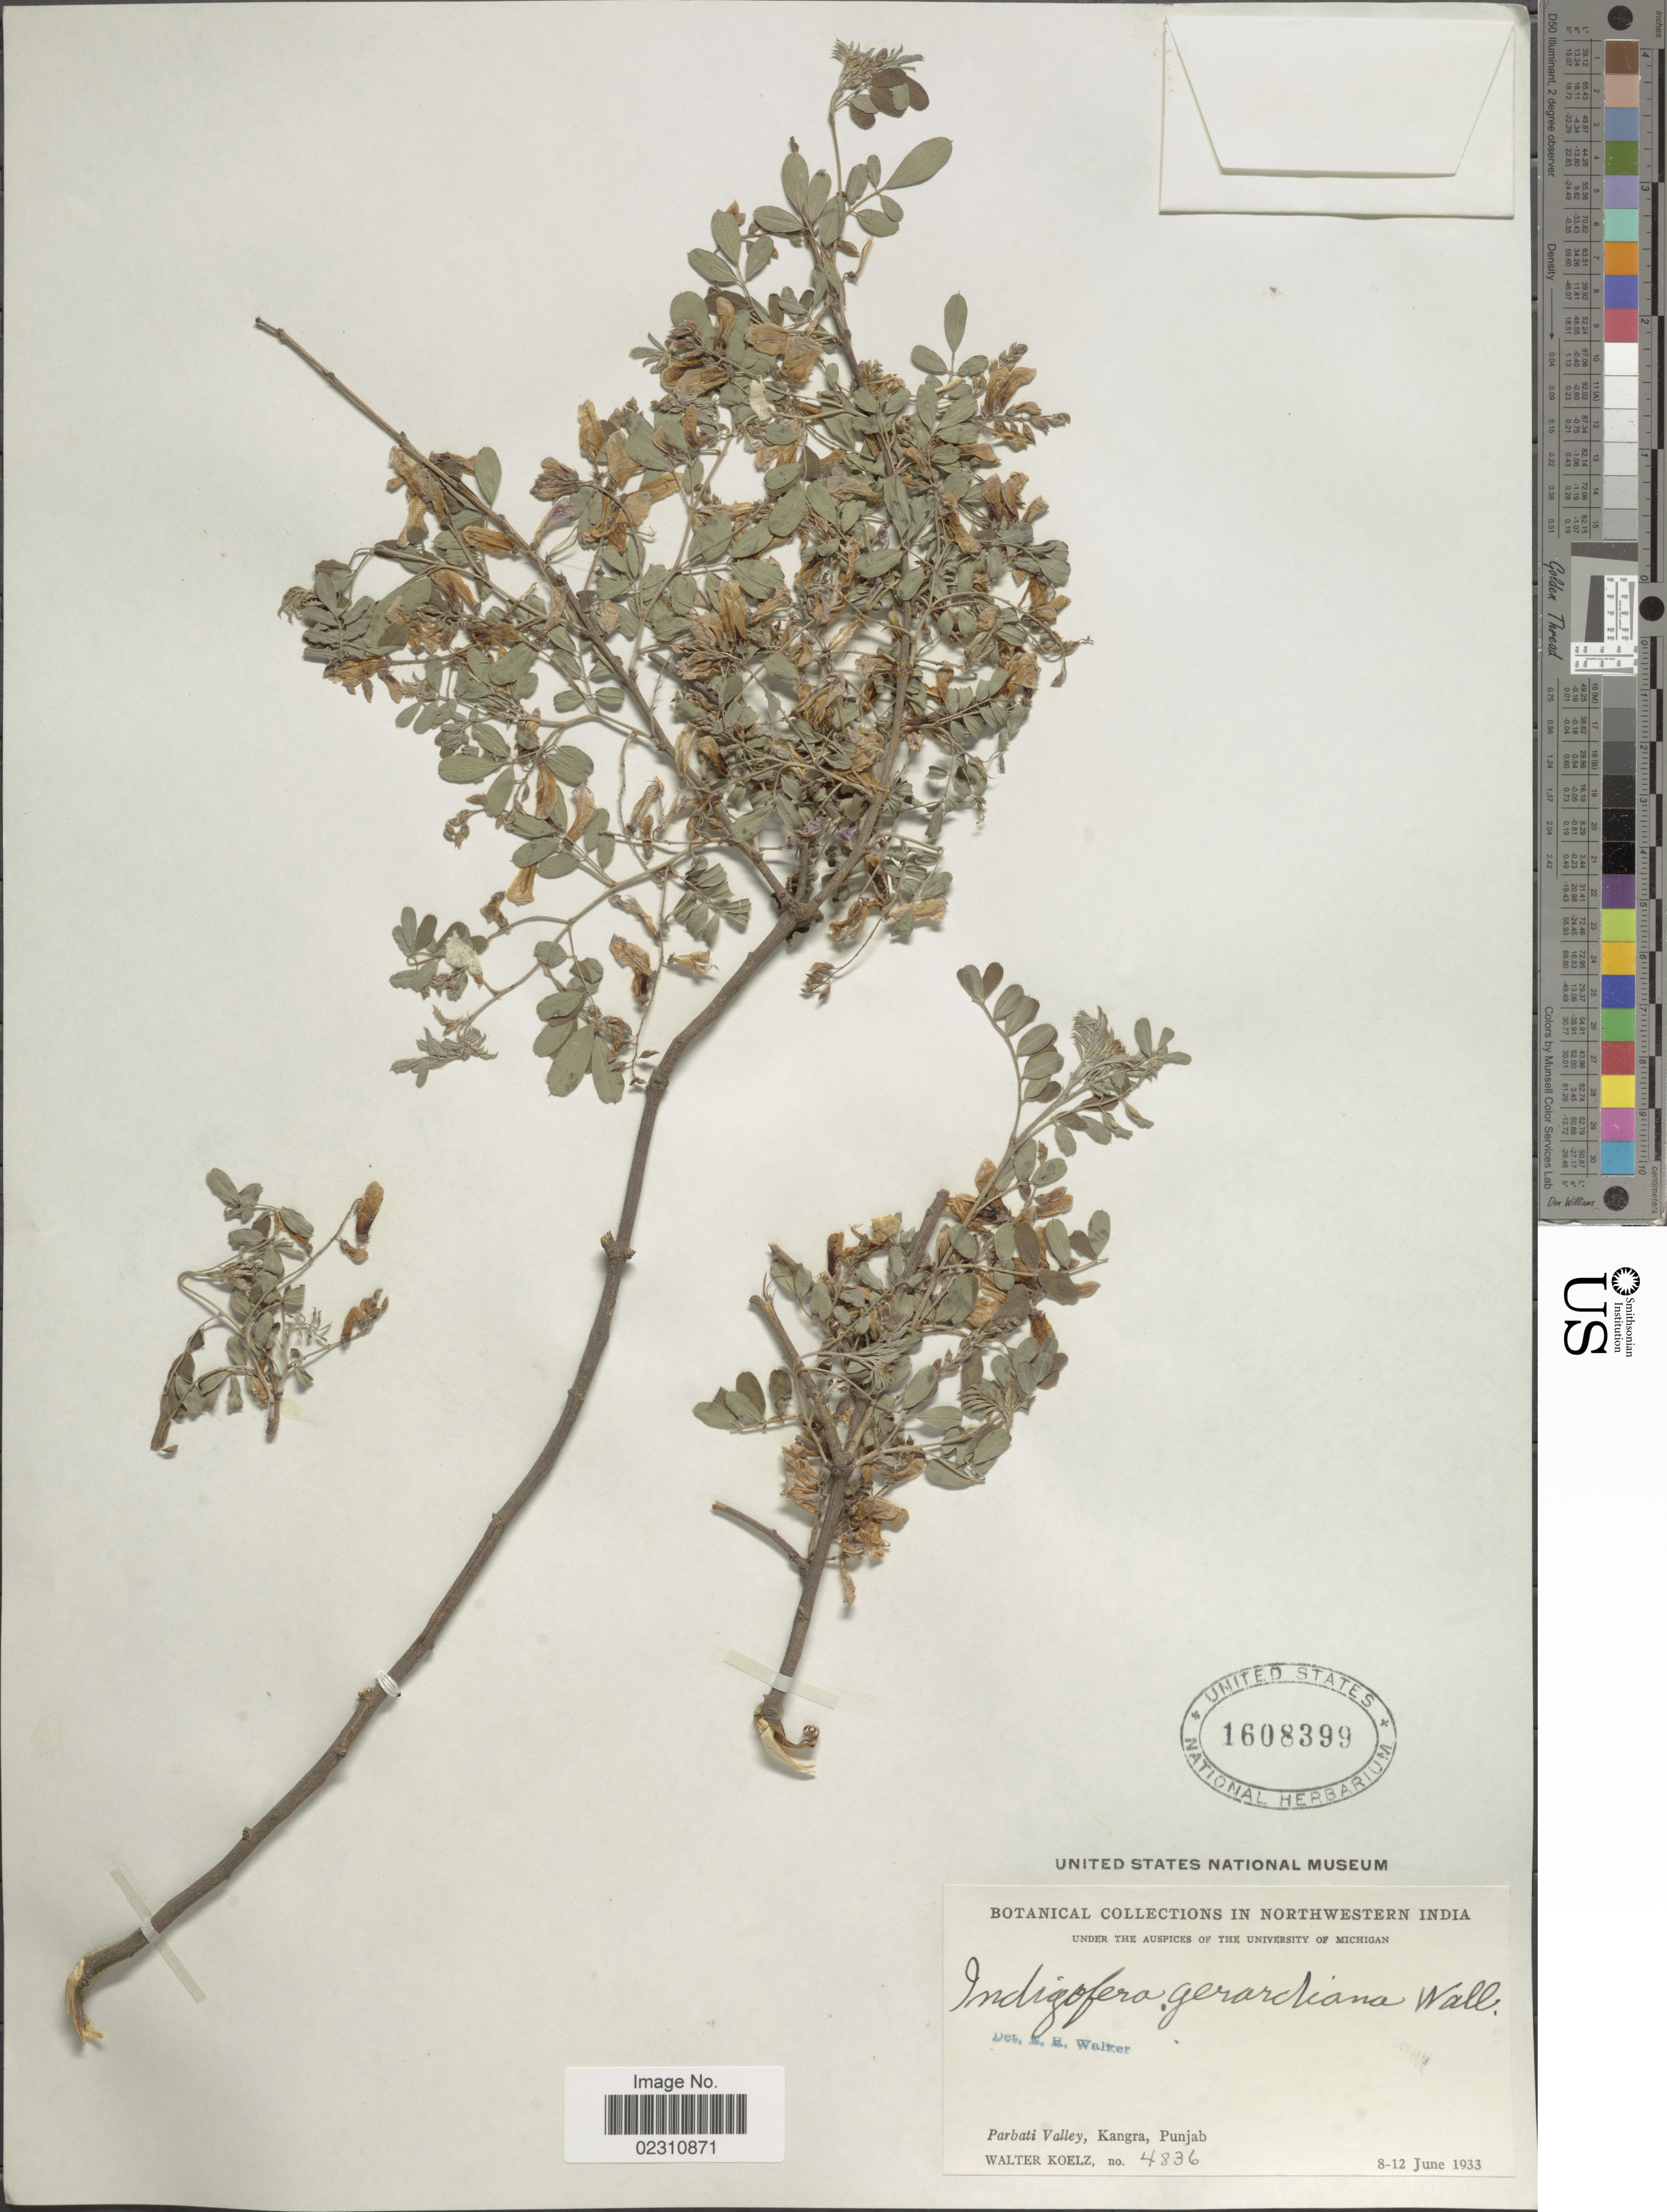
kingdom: Plantae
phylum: Tracheophyta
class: Magnoliopsida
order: Fabales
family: Fabaceae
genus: Indigofera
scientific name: Indigofera gerardiana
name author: Wall.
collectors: W. N. Koelz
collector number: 4836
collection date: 1933-06-08/1933-06-12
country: India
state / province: Himachal Pradesh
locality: Northwestern India, Parbati Valley, Kangra, Punjab.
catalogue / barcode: US 1608399